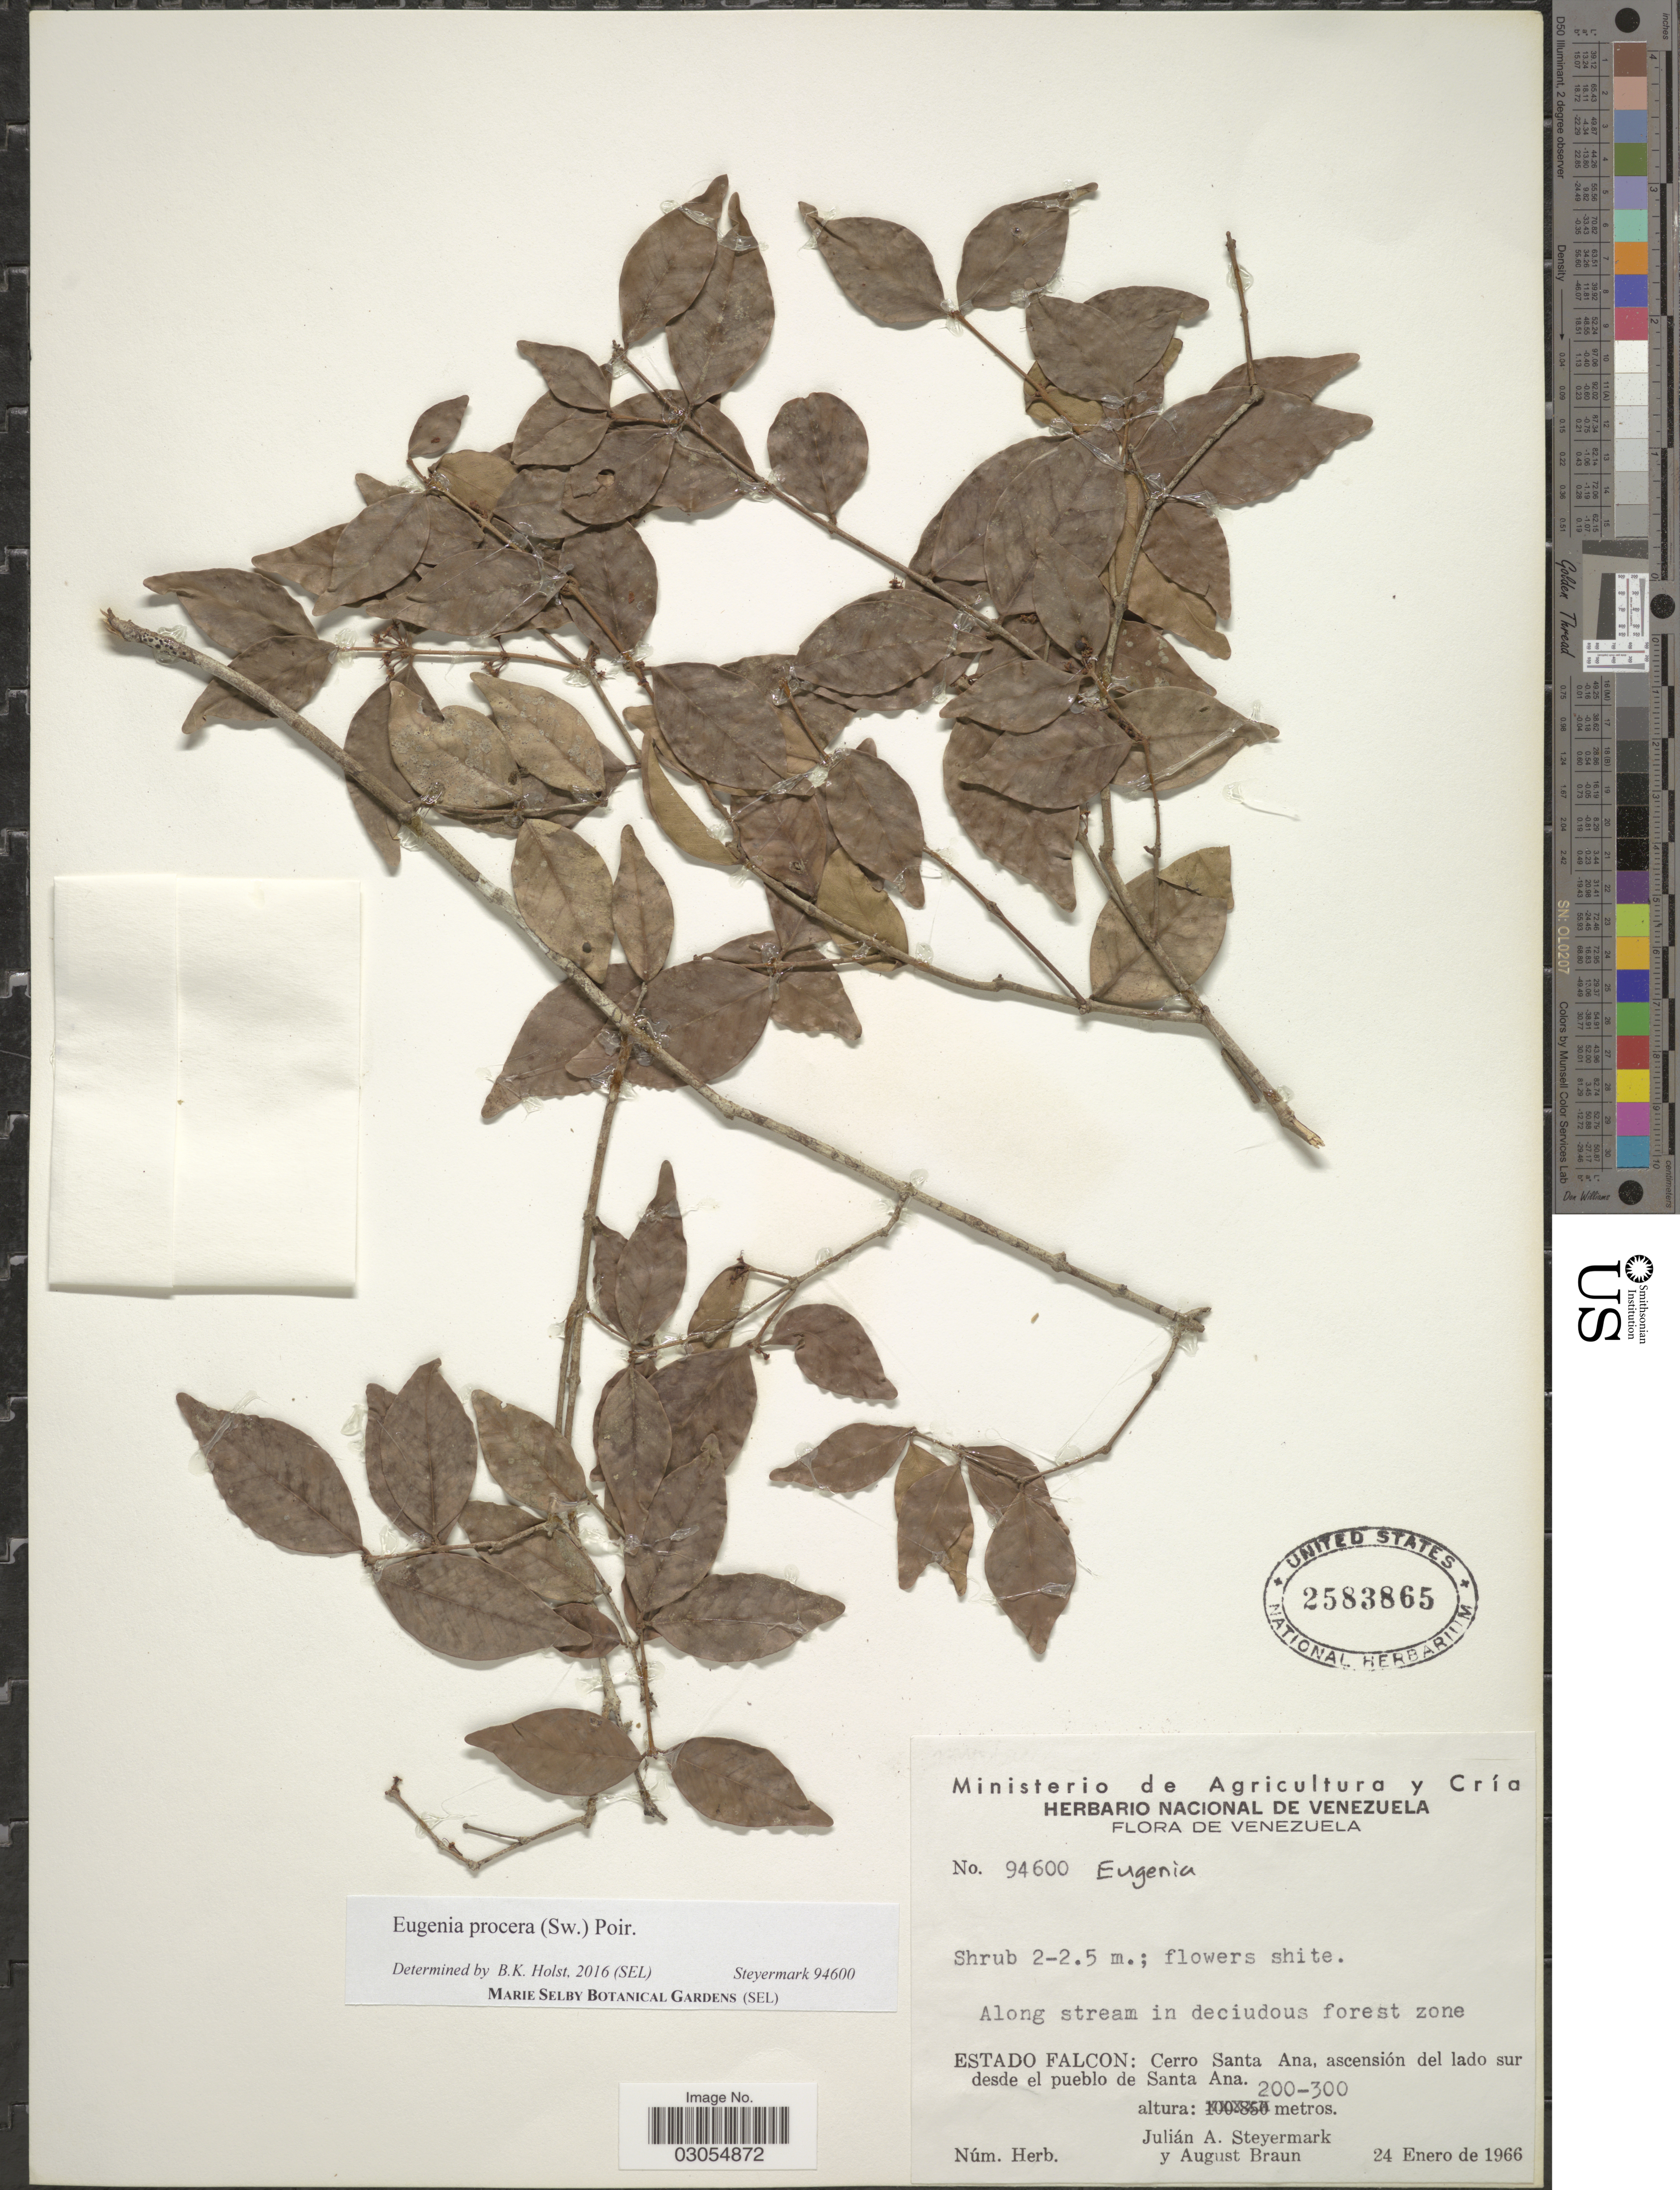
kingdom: Plantae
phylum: Tracheophyta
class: Magnoliopsida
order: Myrtales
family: Myrtaceae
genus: Eugenia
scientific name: Eugenia procera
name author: (Sw.) Poir.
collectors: J. Steyermark & A. Braun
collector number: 94600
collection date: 1966-01-24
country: Venezuela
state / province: Falcón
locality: Cerro Santa Ana, ascensión del lado sur desde el pueblo de Santa Ana.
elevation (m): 200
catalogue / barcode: US 2583865